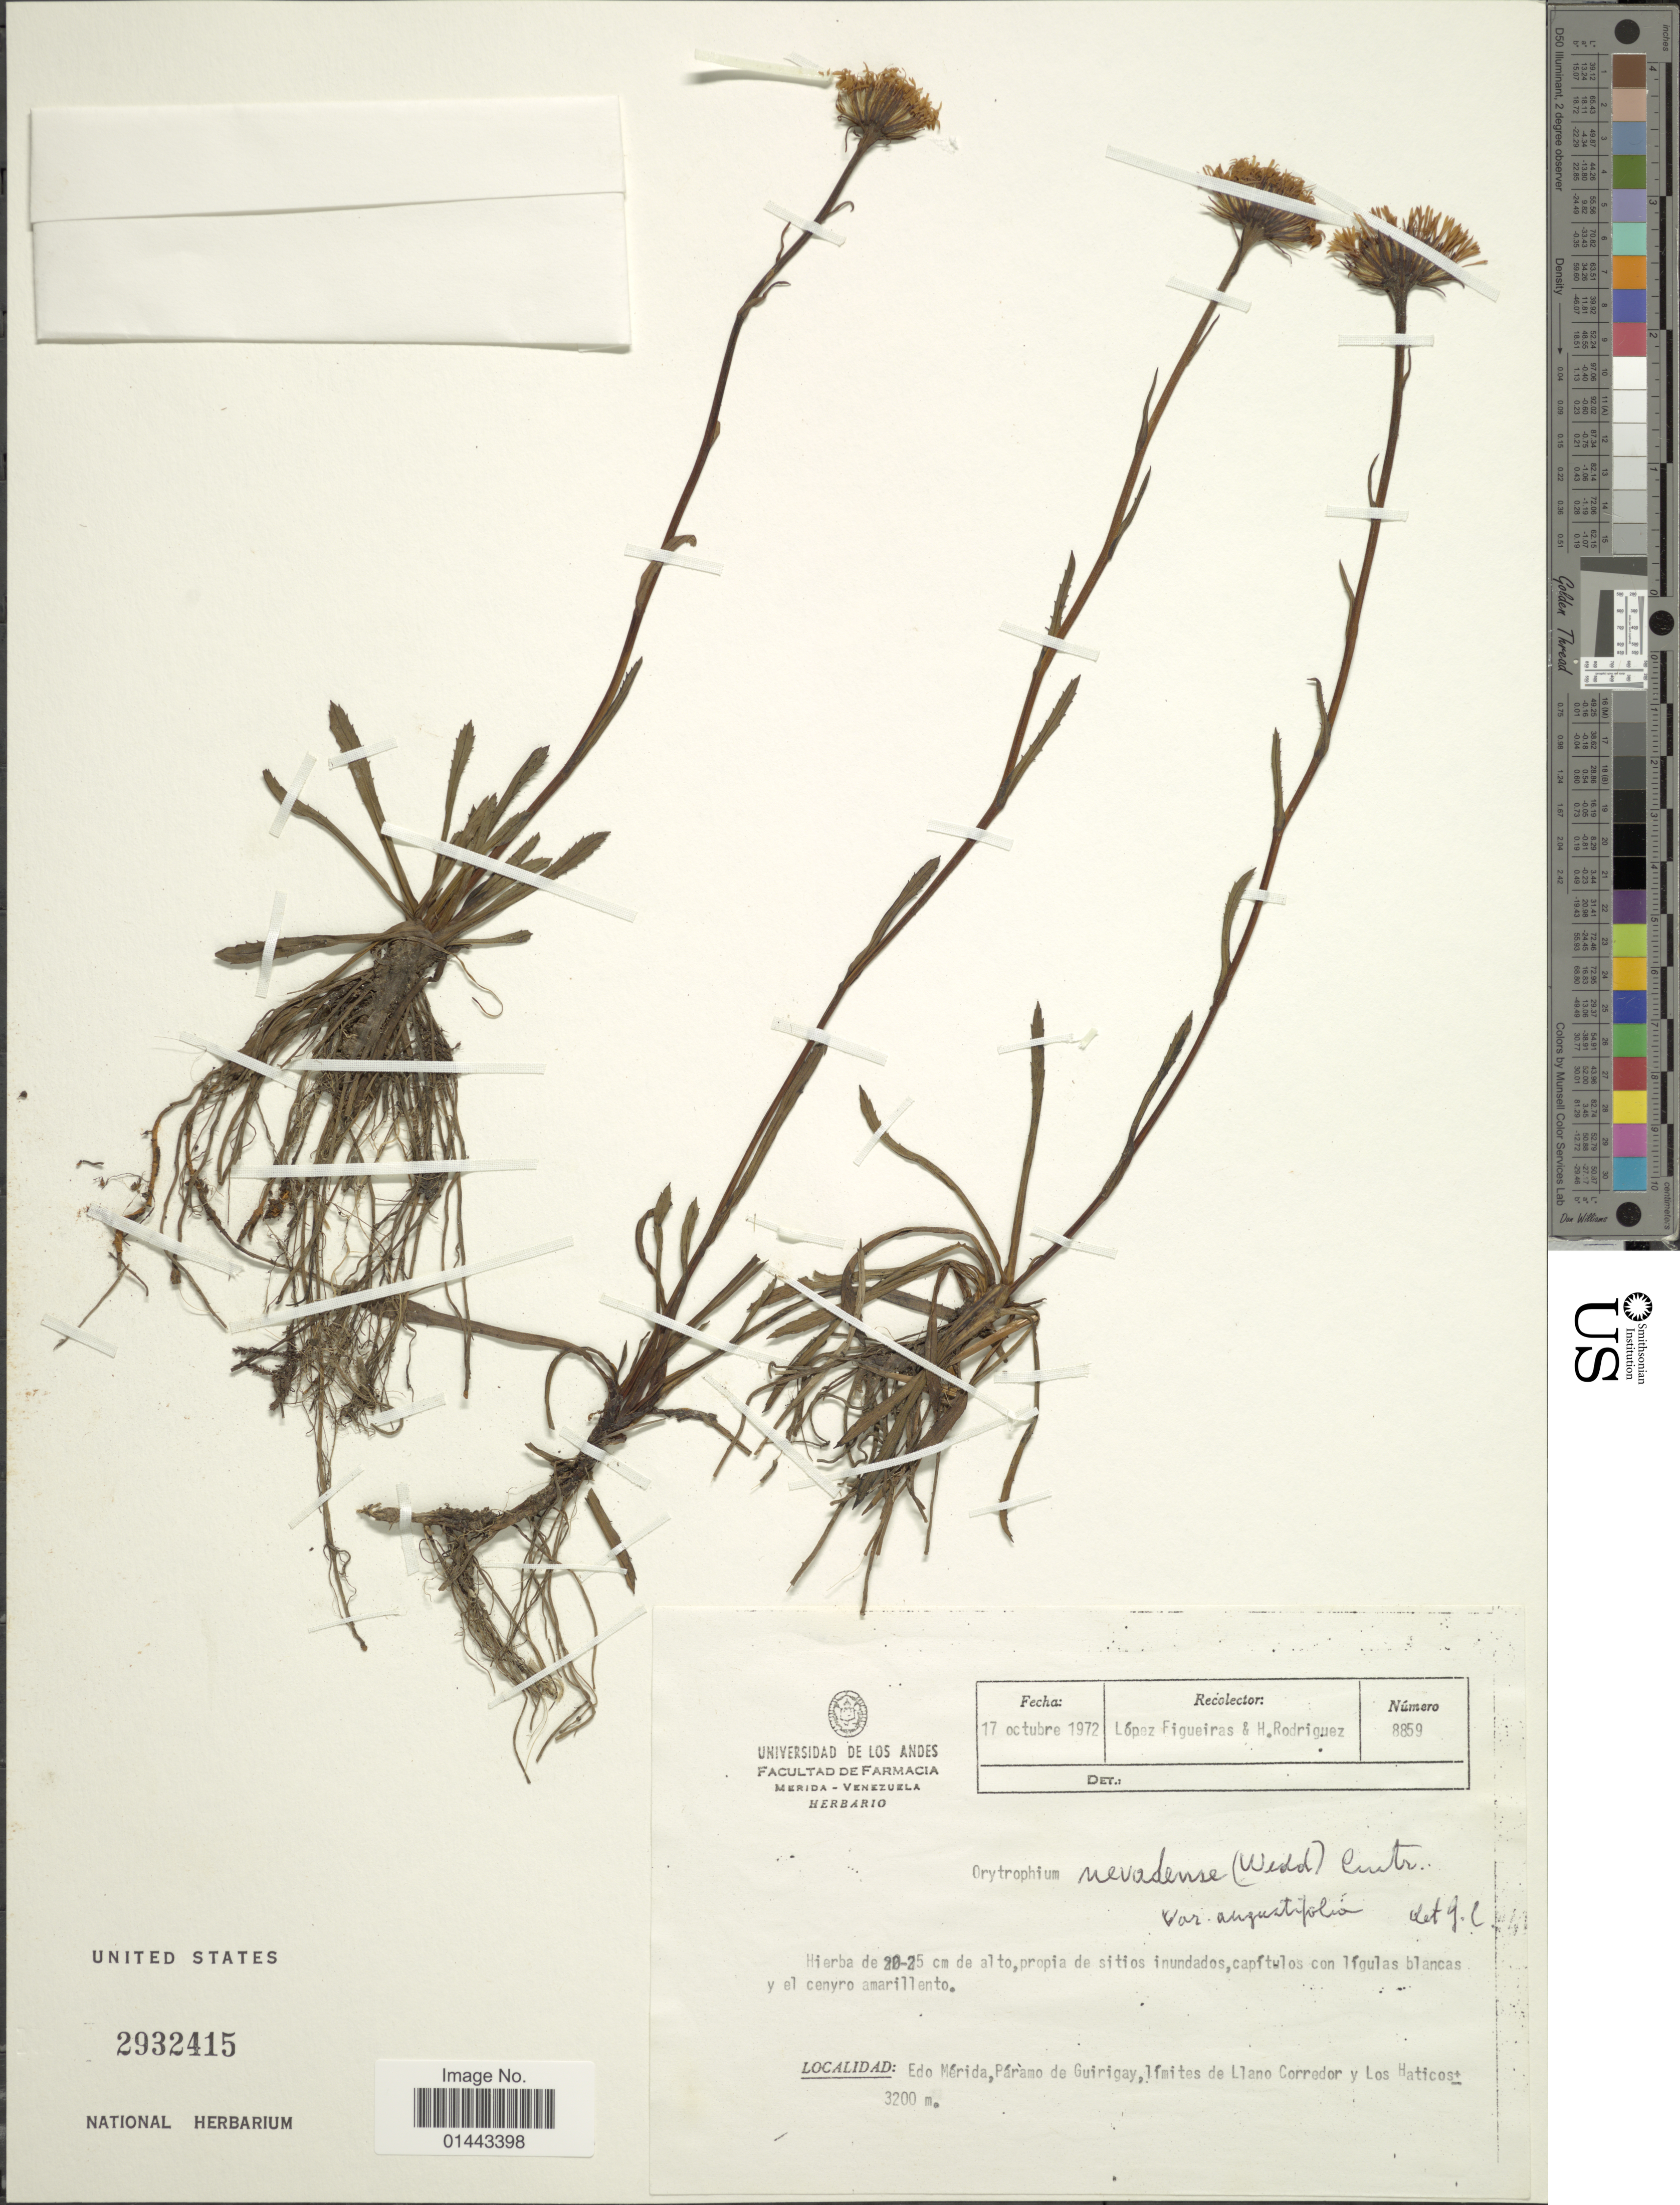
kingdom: Plantae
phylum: Tracheophyta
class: Magnoliopsida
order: Asterales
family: Asteraceae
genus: Oritrophium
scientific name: Oritrophium nevadense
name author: (Wedd.) Cuatrec.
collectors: M. López Figueiras & H. Rodriguez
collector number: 8859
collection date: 1972-10-17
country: Venezuela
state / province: Mérida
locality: Paramo de Guirigay, Ifmites de Llano Corredor y Los Hatocost.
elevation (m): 3200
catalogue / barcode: US 2932415